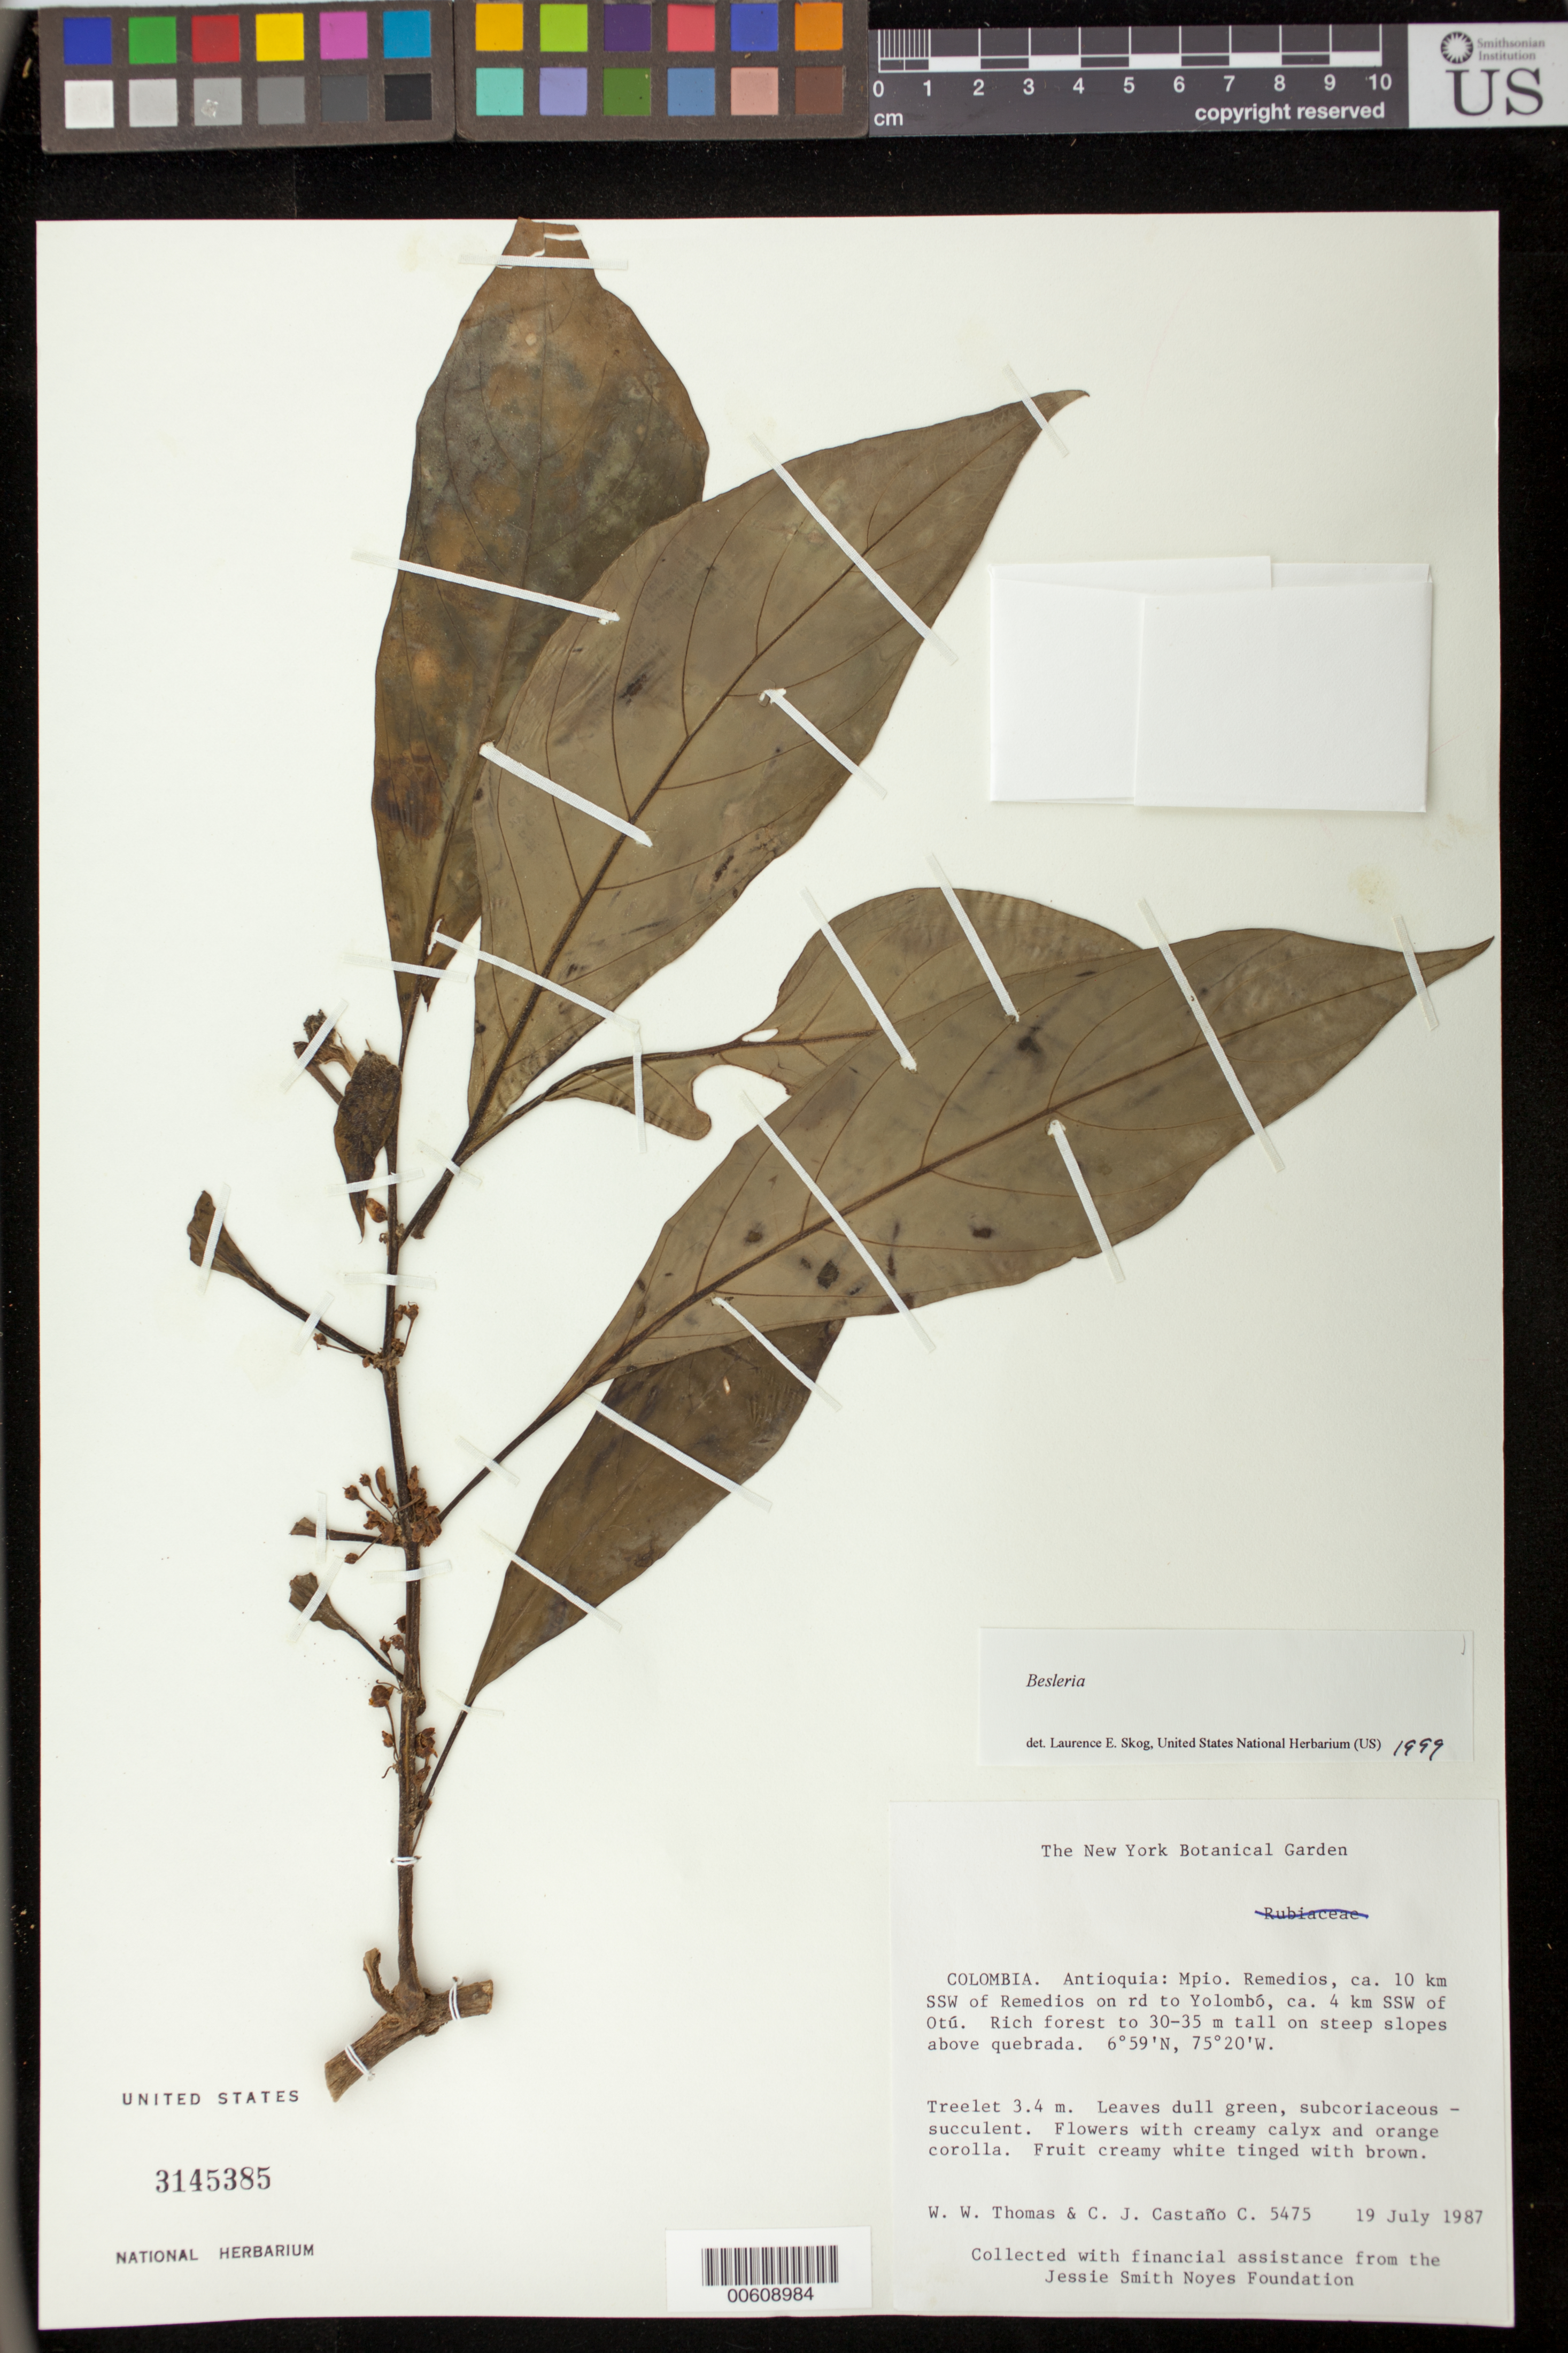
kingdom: Plantae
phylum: Tracheophyta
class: Magnoliopsida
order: Lamiales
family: Gesneriaceae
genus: Besleria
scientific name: Besleria sp.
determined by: Skog, Laurence E.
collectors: W. W. Thomas & C. Castaño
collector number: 5475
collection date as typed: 19 Jul 1987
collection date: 1987-07-19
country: Colombia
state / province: Antioquia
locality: Mpio. Remedios, ca. 10 km SSW of Remedios on road to Yolombó, ca. 4 km SSW of Otú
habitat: Rich forest to 30-35 m tall on steep slopes above quebrada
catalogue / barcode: US 3145385